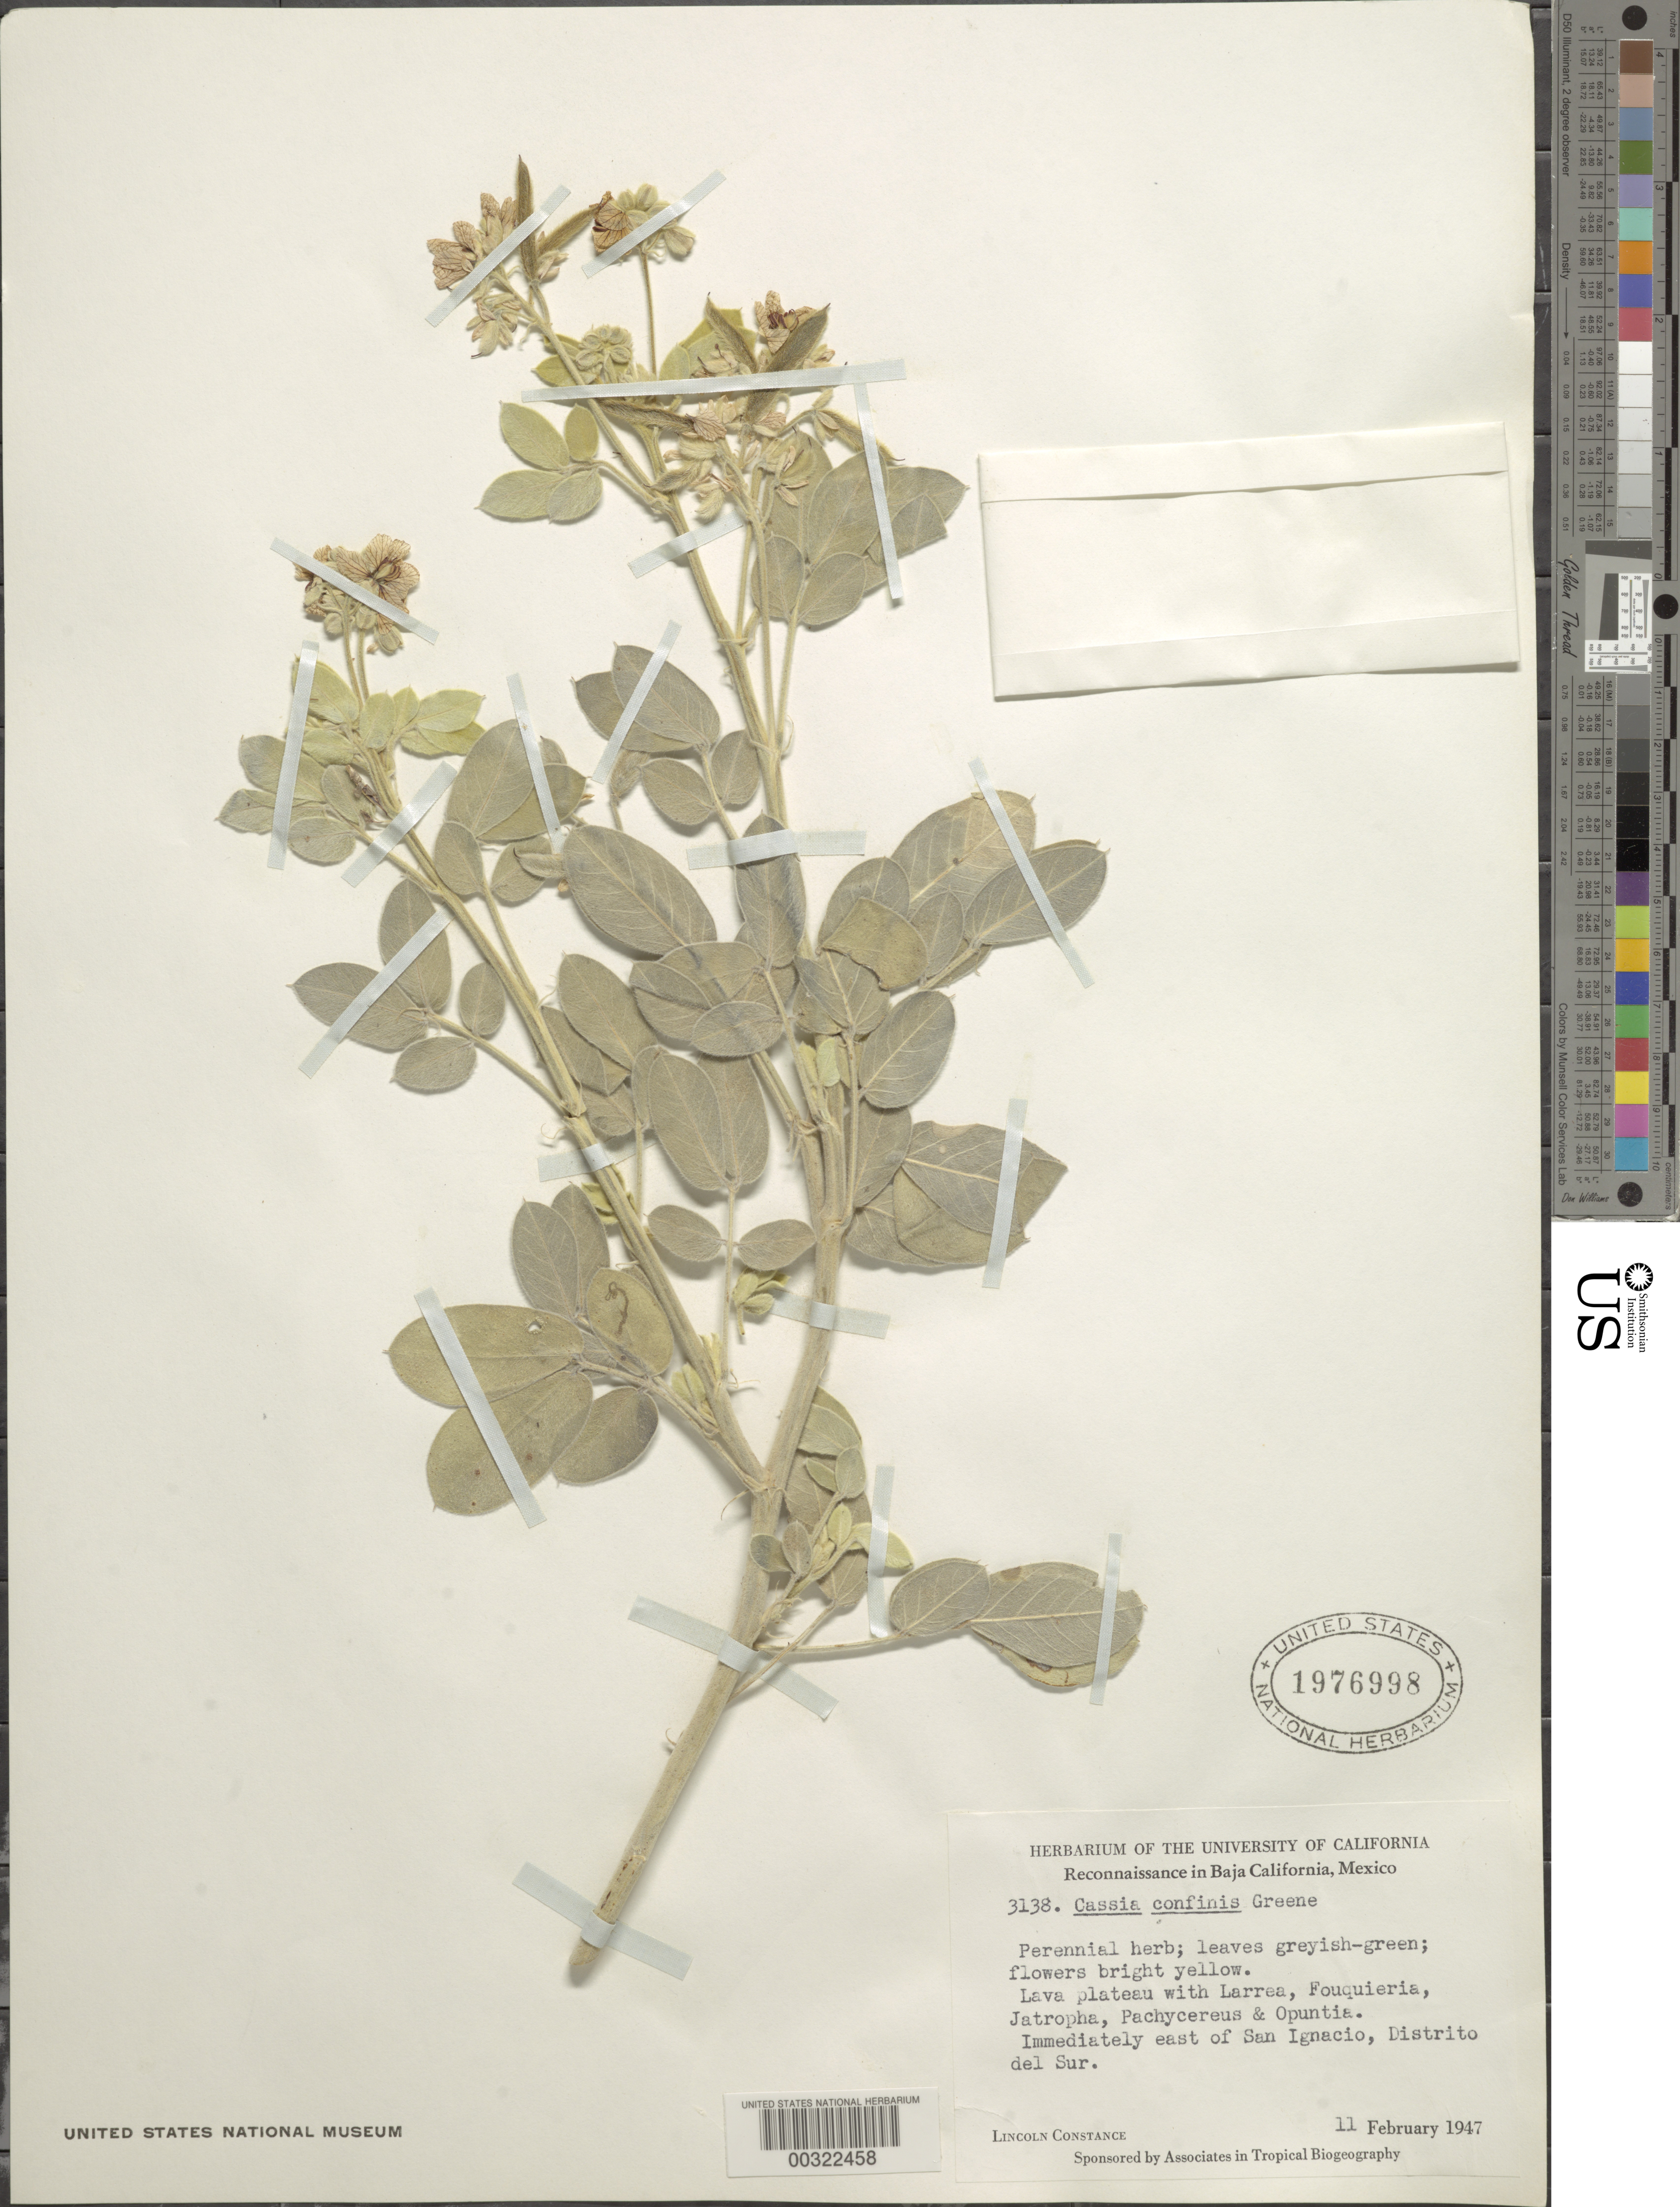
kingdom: Plantae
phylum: Tracheophyta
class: Magnoliopsida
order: Fabales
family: Fabaceae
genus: Senna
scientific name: Senna confinis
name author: (Greene) H.S. Irwin & Barneby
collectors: L. Constance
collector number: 3138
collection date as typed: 11 Feb 1947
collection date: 1947-02-11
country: Mexico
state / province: Baja California Sur (?)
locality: Sur dist. (?), E of San Ignacio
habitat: Lava plateau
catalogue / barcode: US 1976998